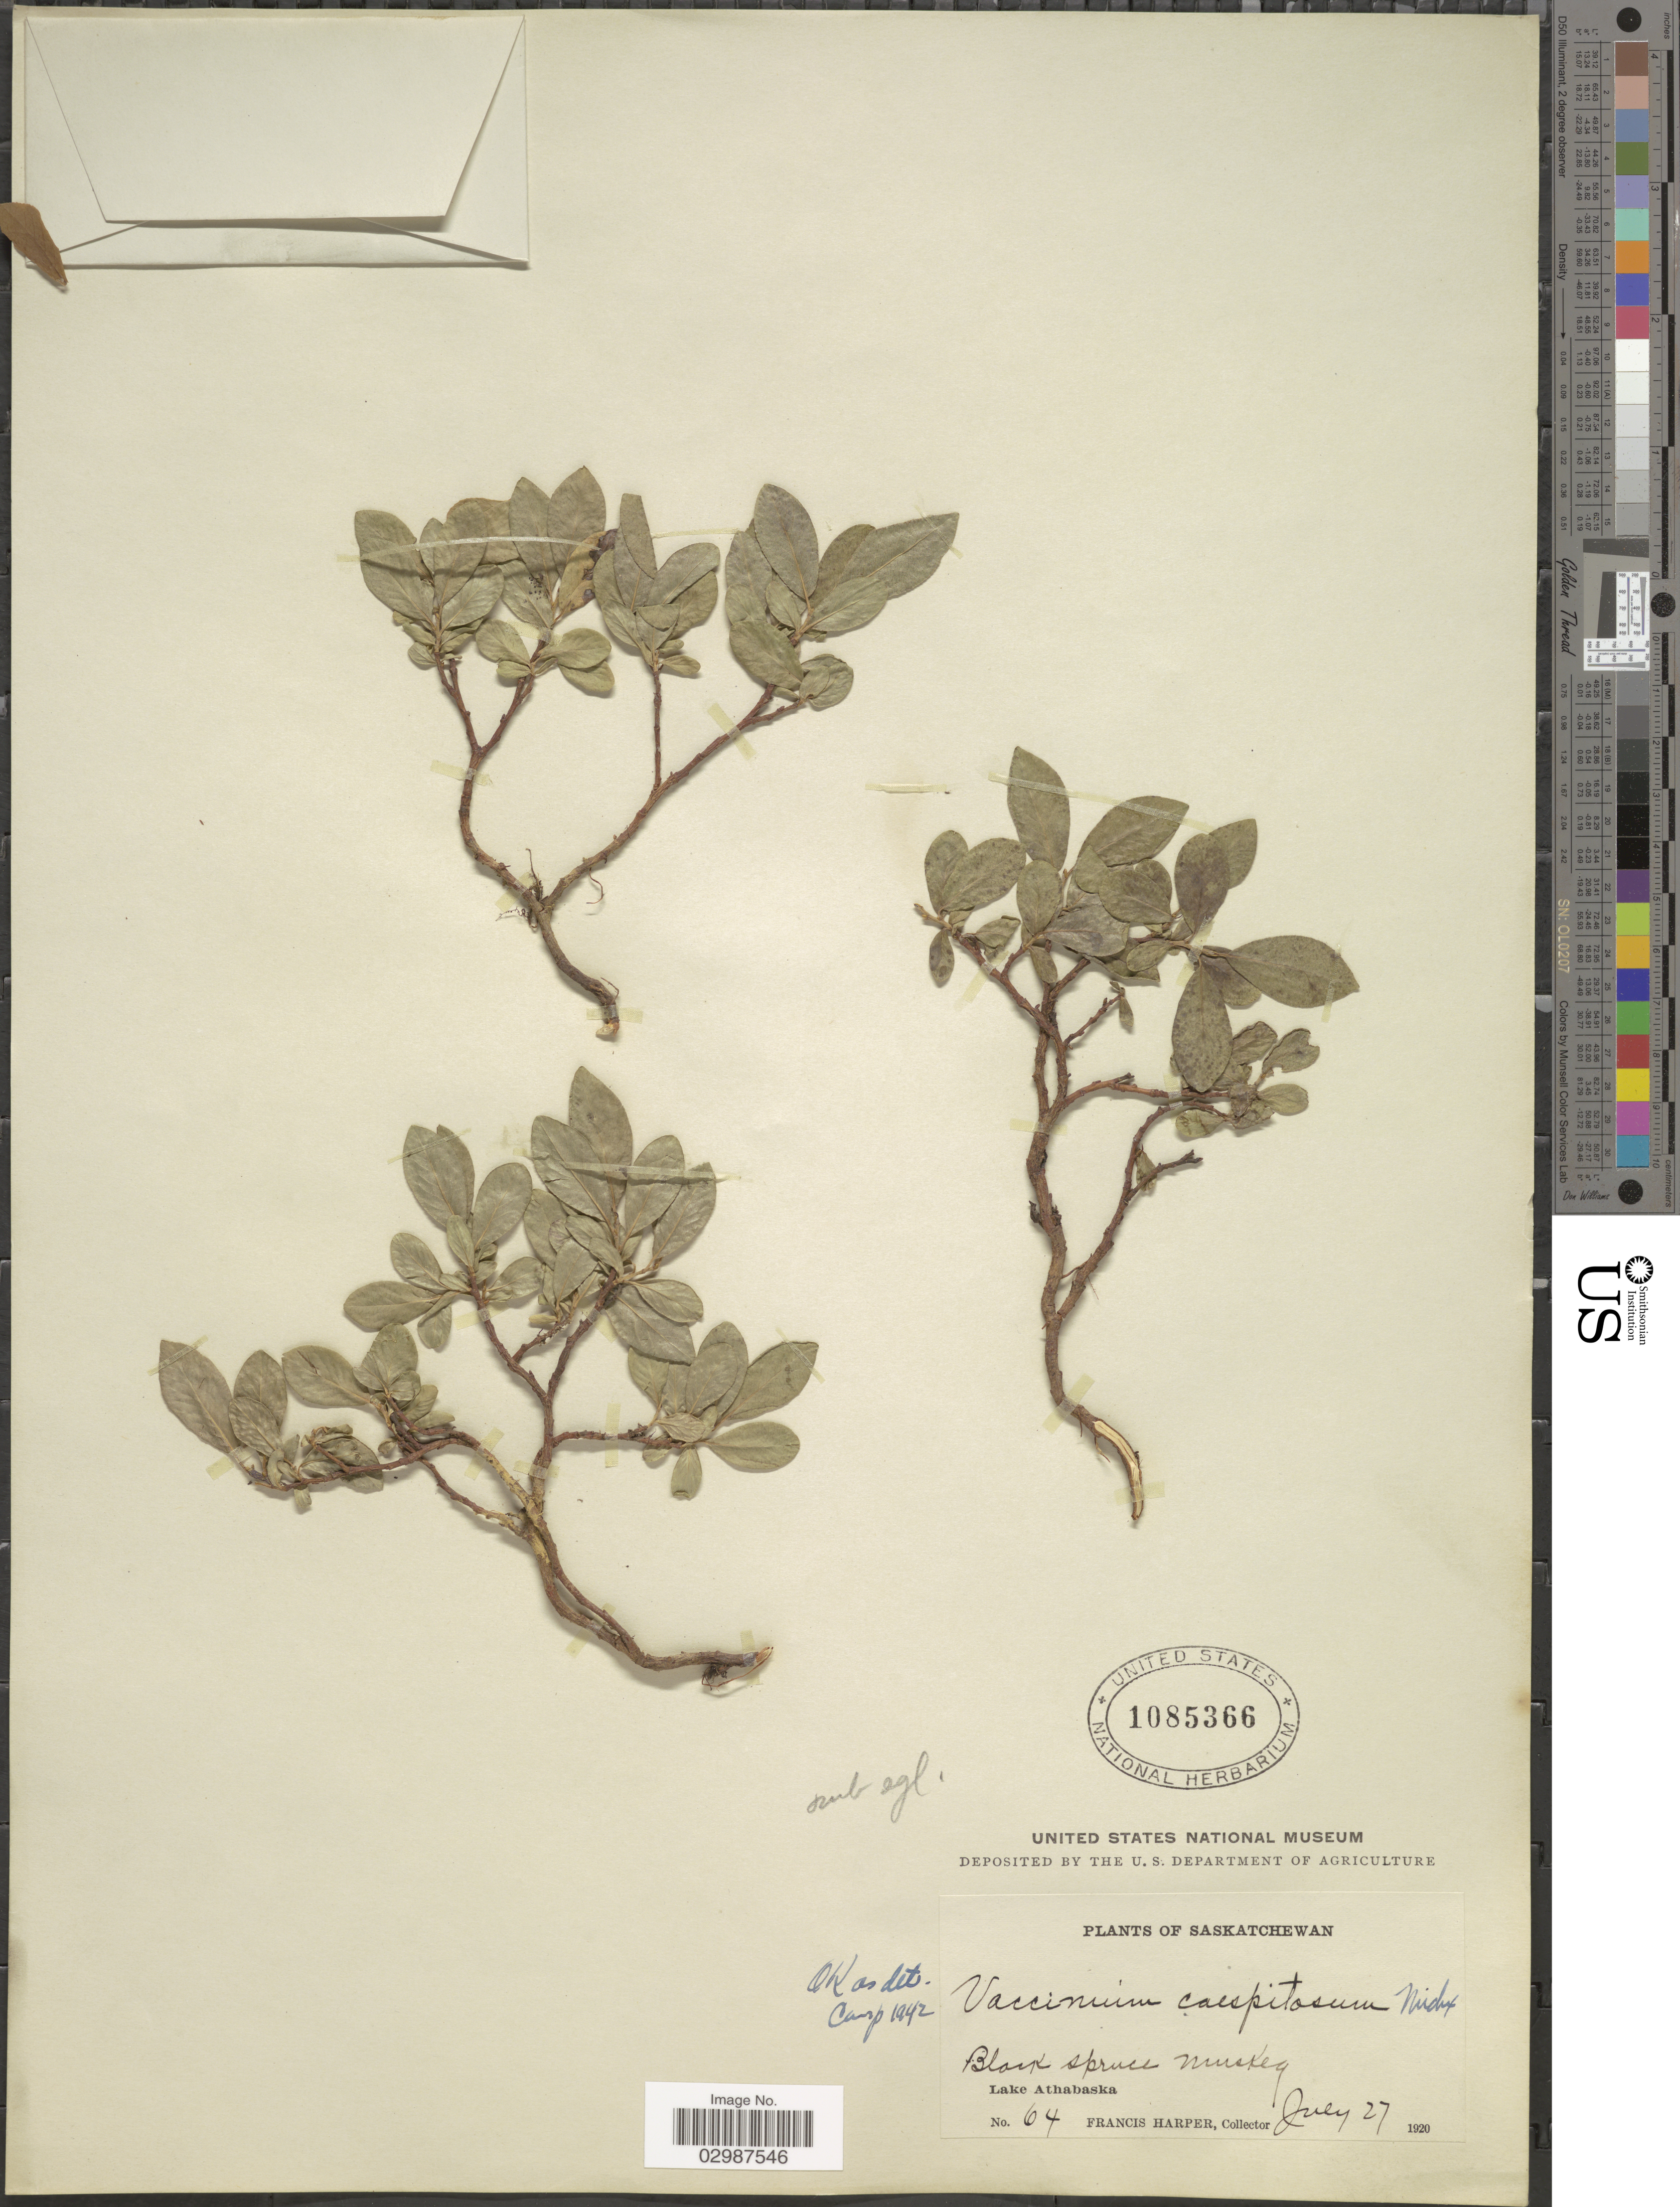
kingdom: Plantae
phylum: Tracheophyta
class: Magnoliopsida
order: Ericales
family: Ericaceae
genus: Vaccinium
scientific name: Vaccinium caespitosum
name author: Michx.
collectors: F. Harper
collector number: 64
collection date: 1920-07-27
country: Canada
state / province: Saskatchewan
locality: Lake Athabaska. Black spruce Muskeg.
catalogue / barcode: US 1085366